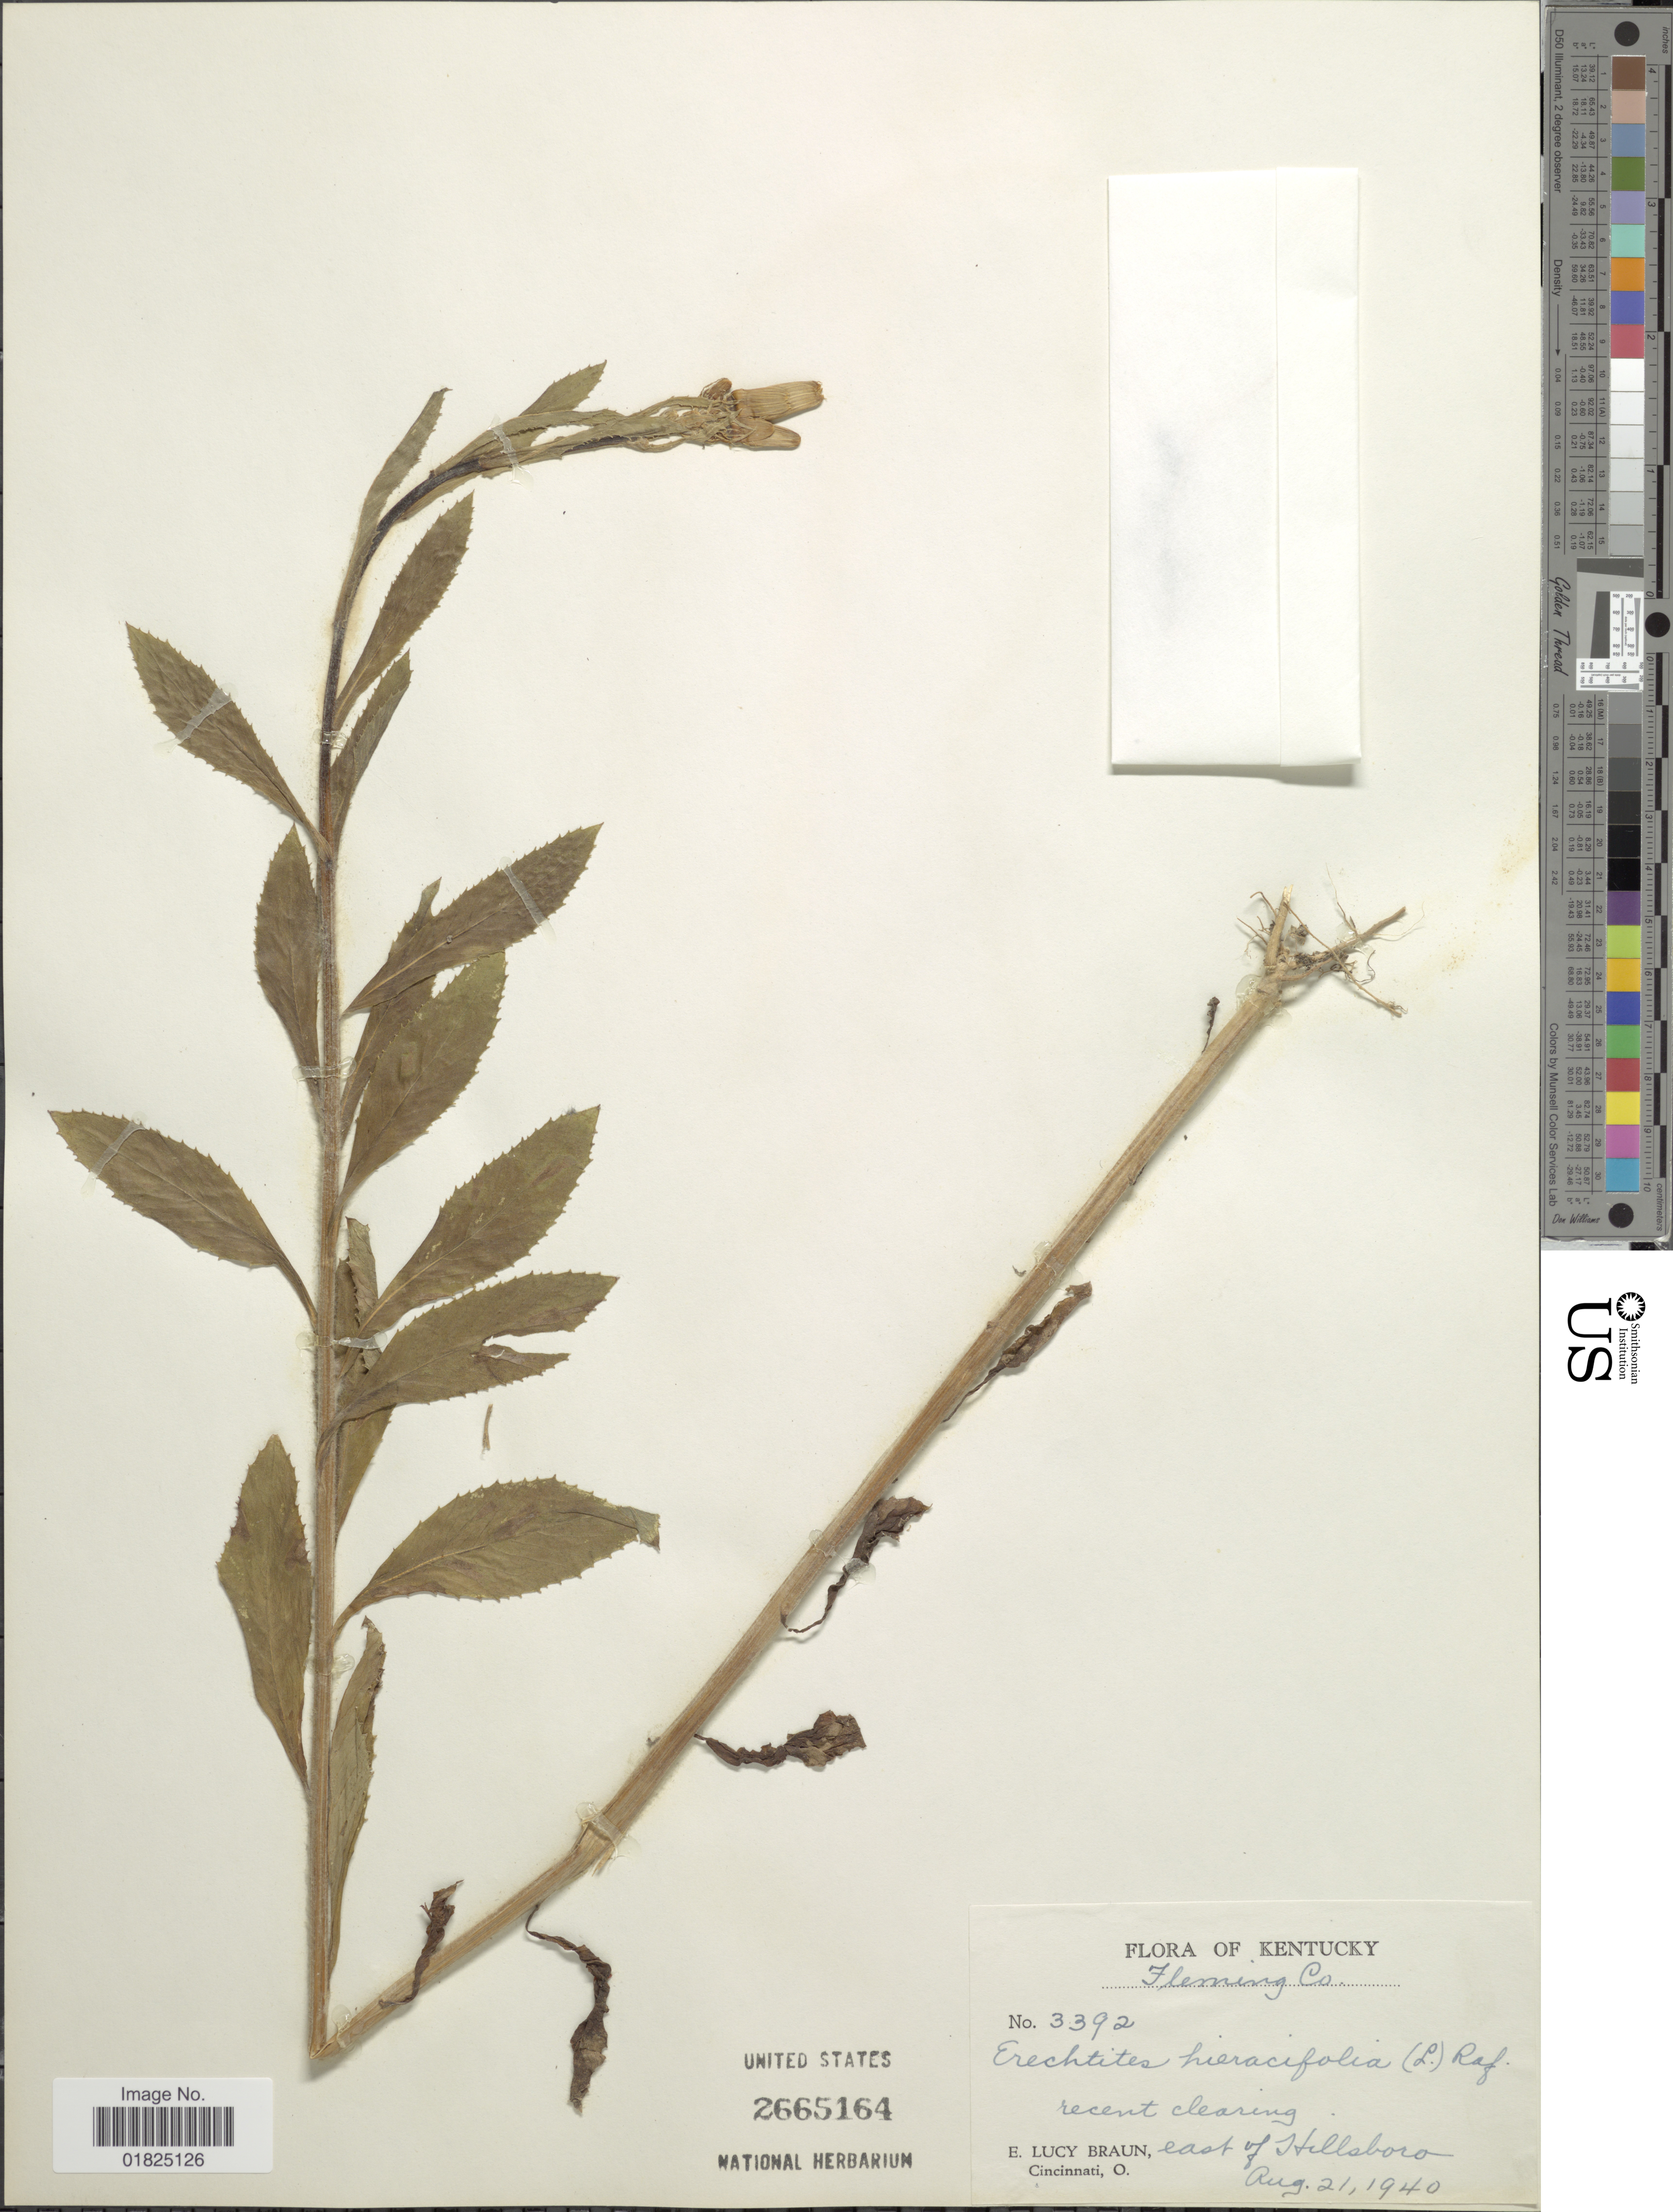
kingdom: Plantae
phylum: Tracheophyta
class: Magnoliopsida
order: Asterales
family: Asteraceae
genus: Erechtites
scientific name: Erechtites hieraciifolius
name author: (L.) Raf. ex DC.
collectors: E. L. Braun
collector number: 3392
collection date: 1940-08-21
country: United States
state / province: Kentucky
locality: Fleming Co, recent clearing, East of Hillsboro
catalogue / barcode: US 2665164